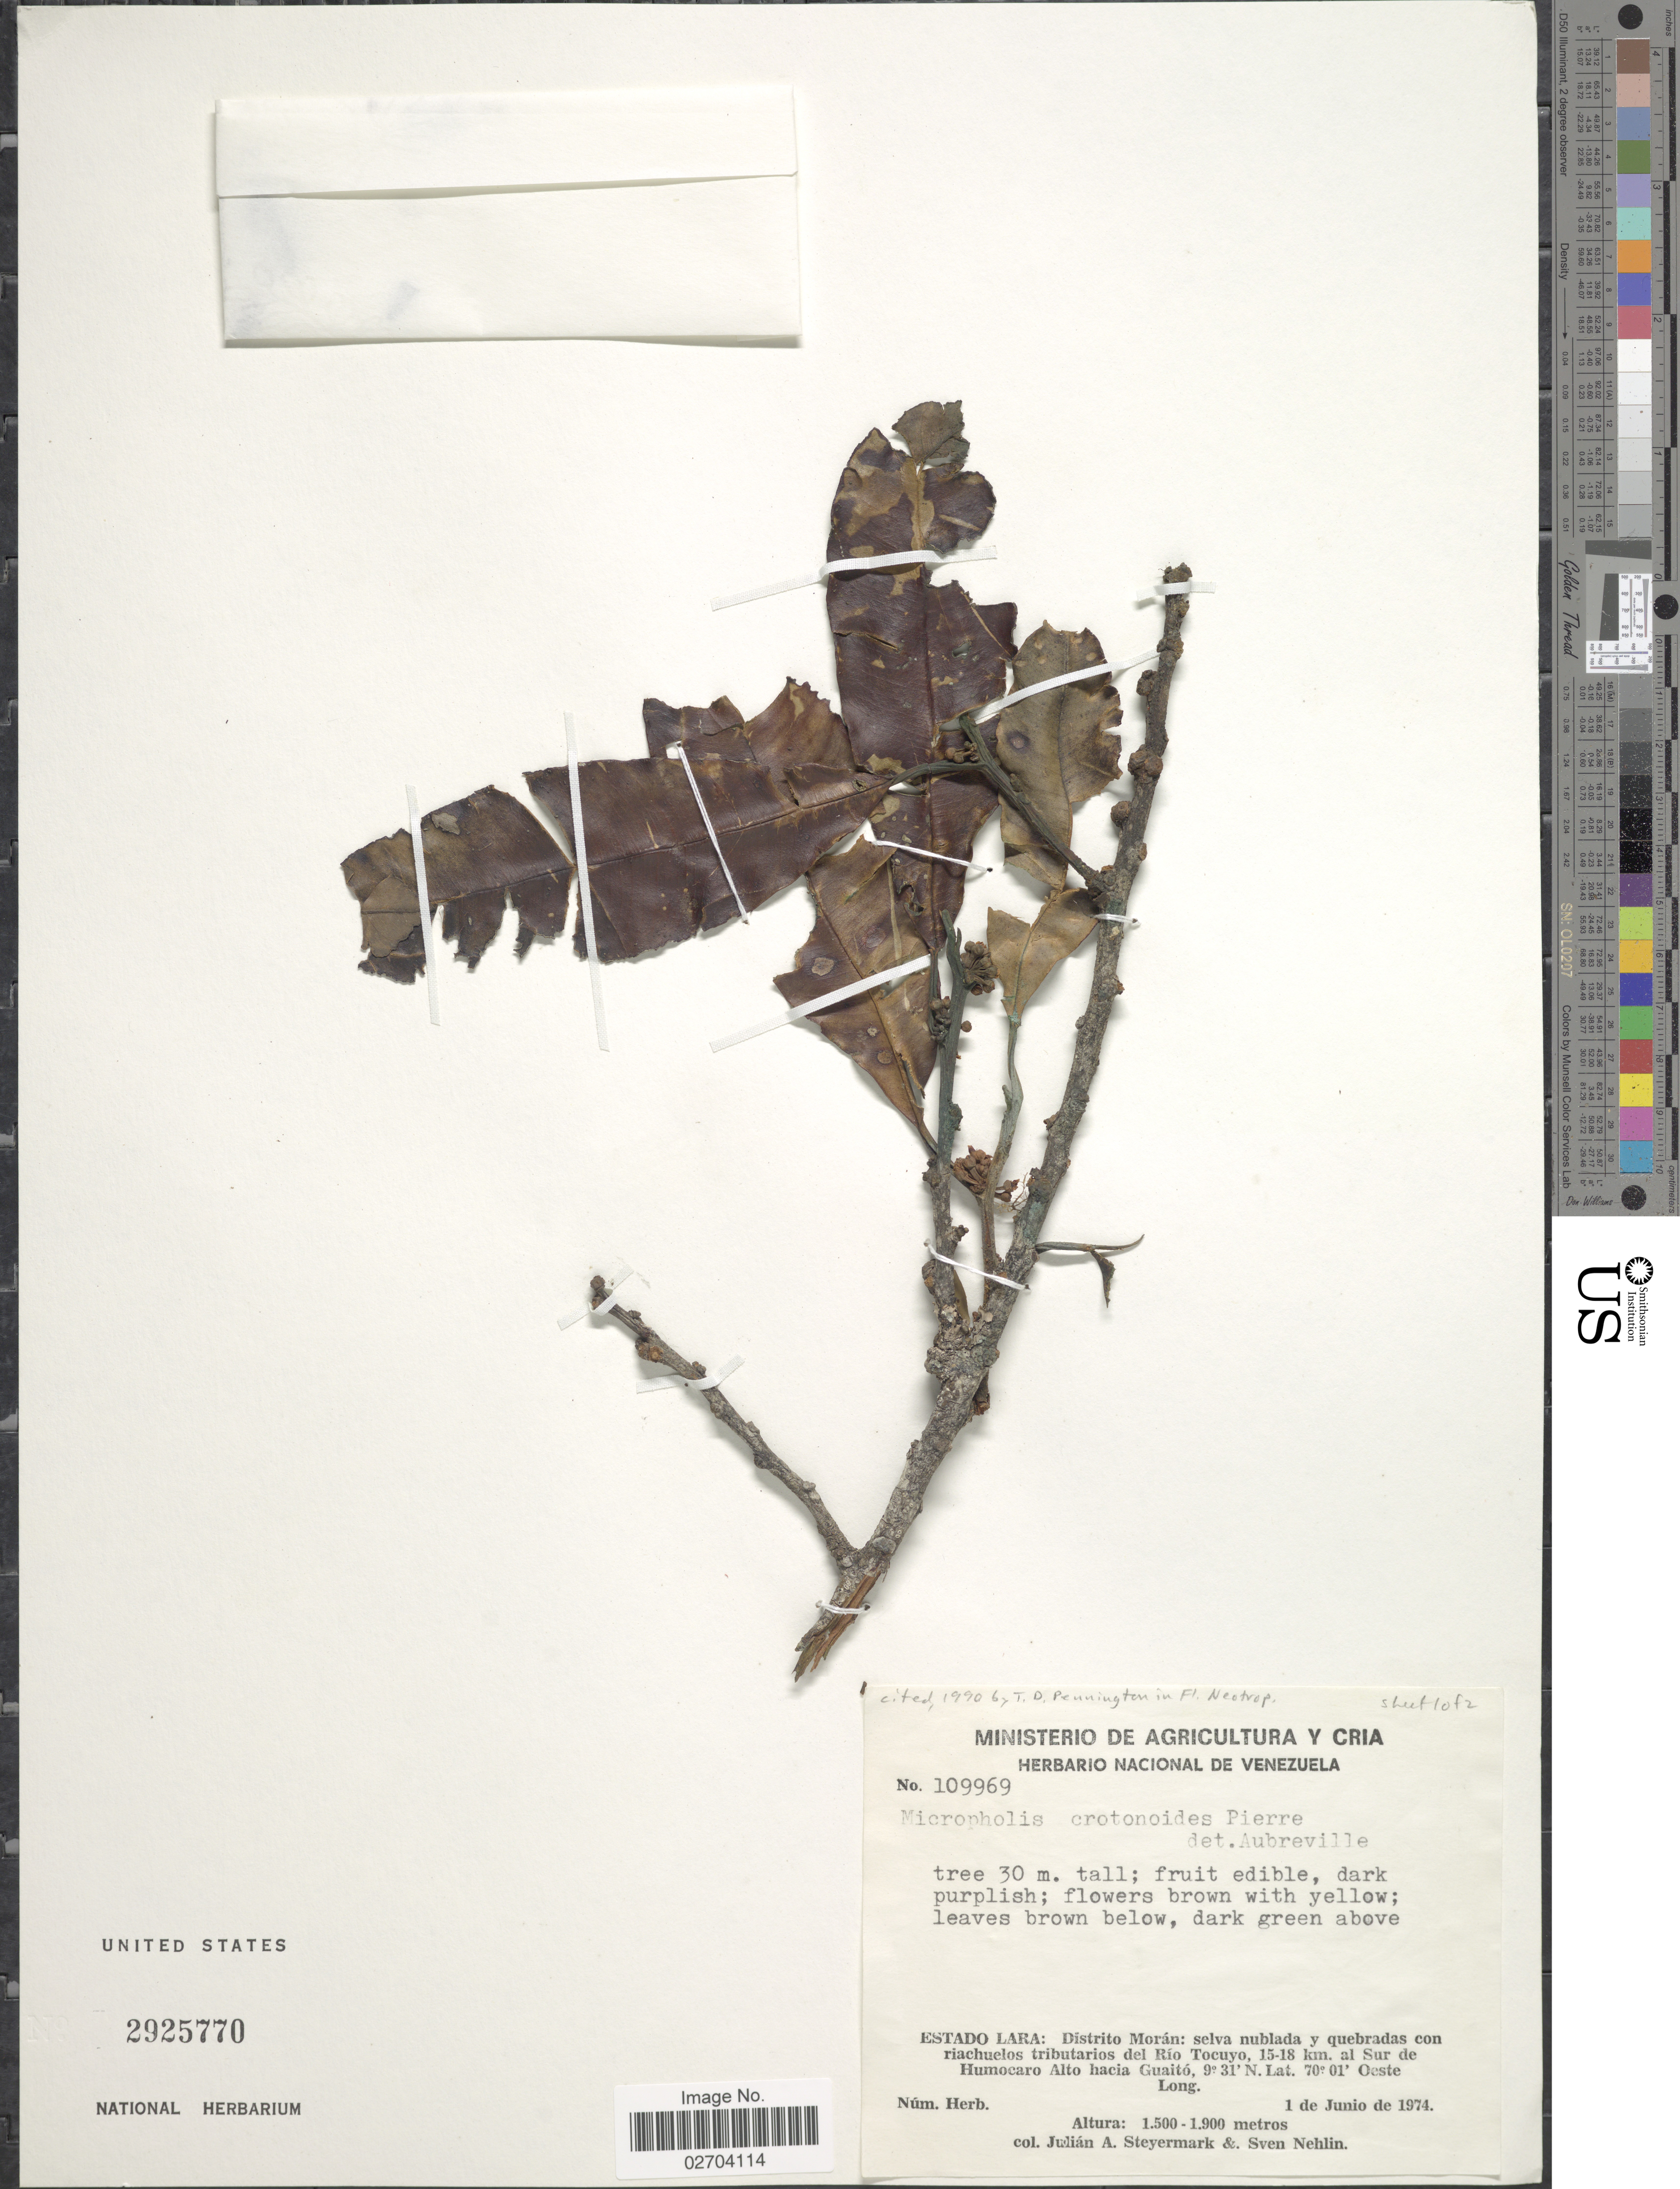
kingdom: Plantae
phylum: Tracheophyta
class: Magnoliopsida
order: Ericales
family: Sapotaceae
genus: Micropholis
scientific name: Micropholis crotonoides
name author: (Pierre) Pierre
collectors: J. Steyermark & S. Nehlin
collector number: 109969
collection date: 1974-06-01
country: Venezuela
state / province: Lara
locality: Estado Lara: Distrito Moran: selva nublada y quebradas con riachuelos tributarios del Rio Tocuyo, 15-18 km. al Sur de Humocaro Alto hacia Guaito.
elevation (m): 1500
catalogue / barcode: US 2925770